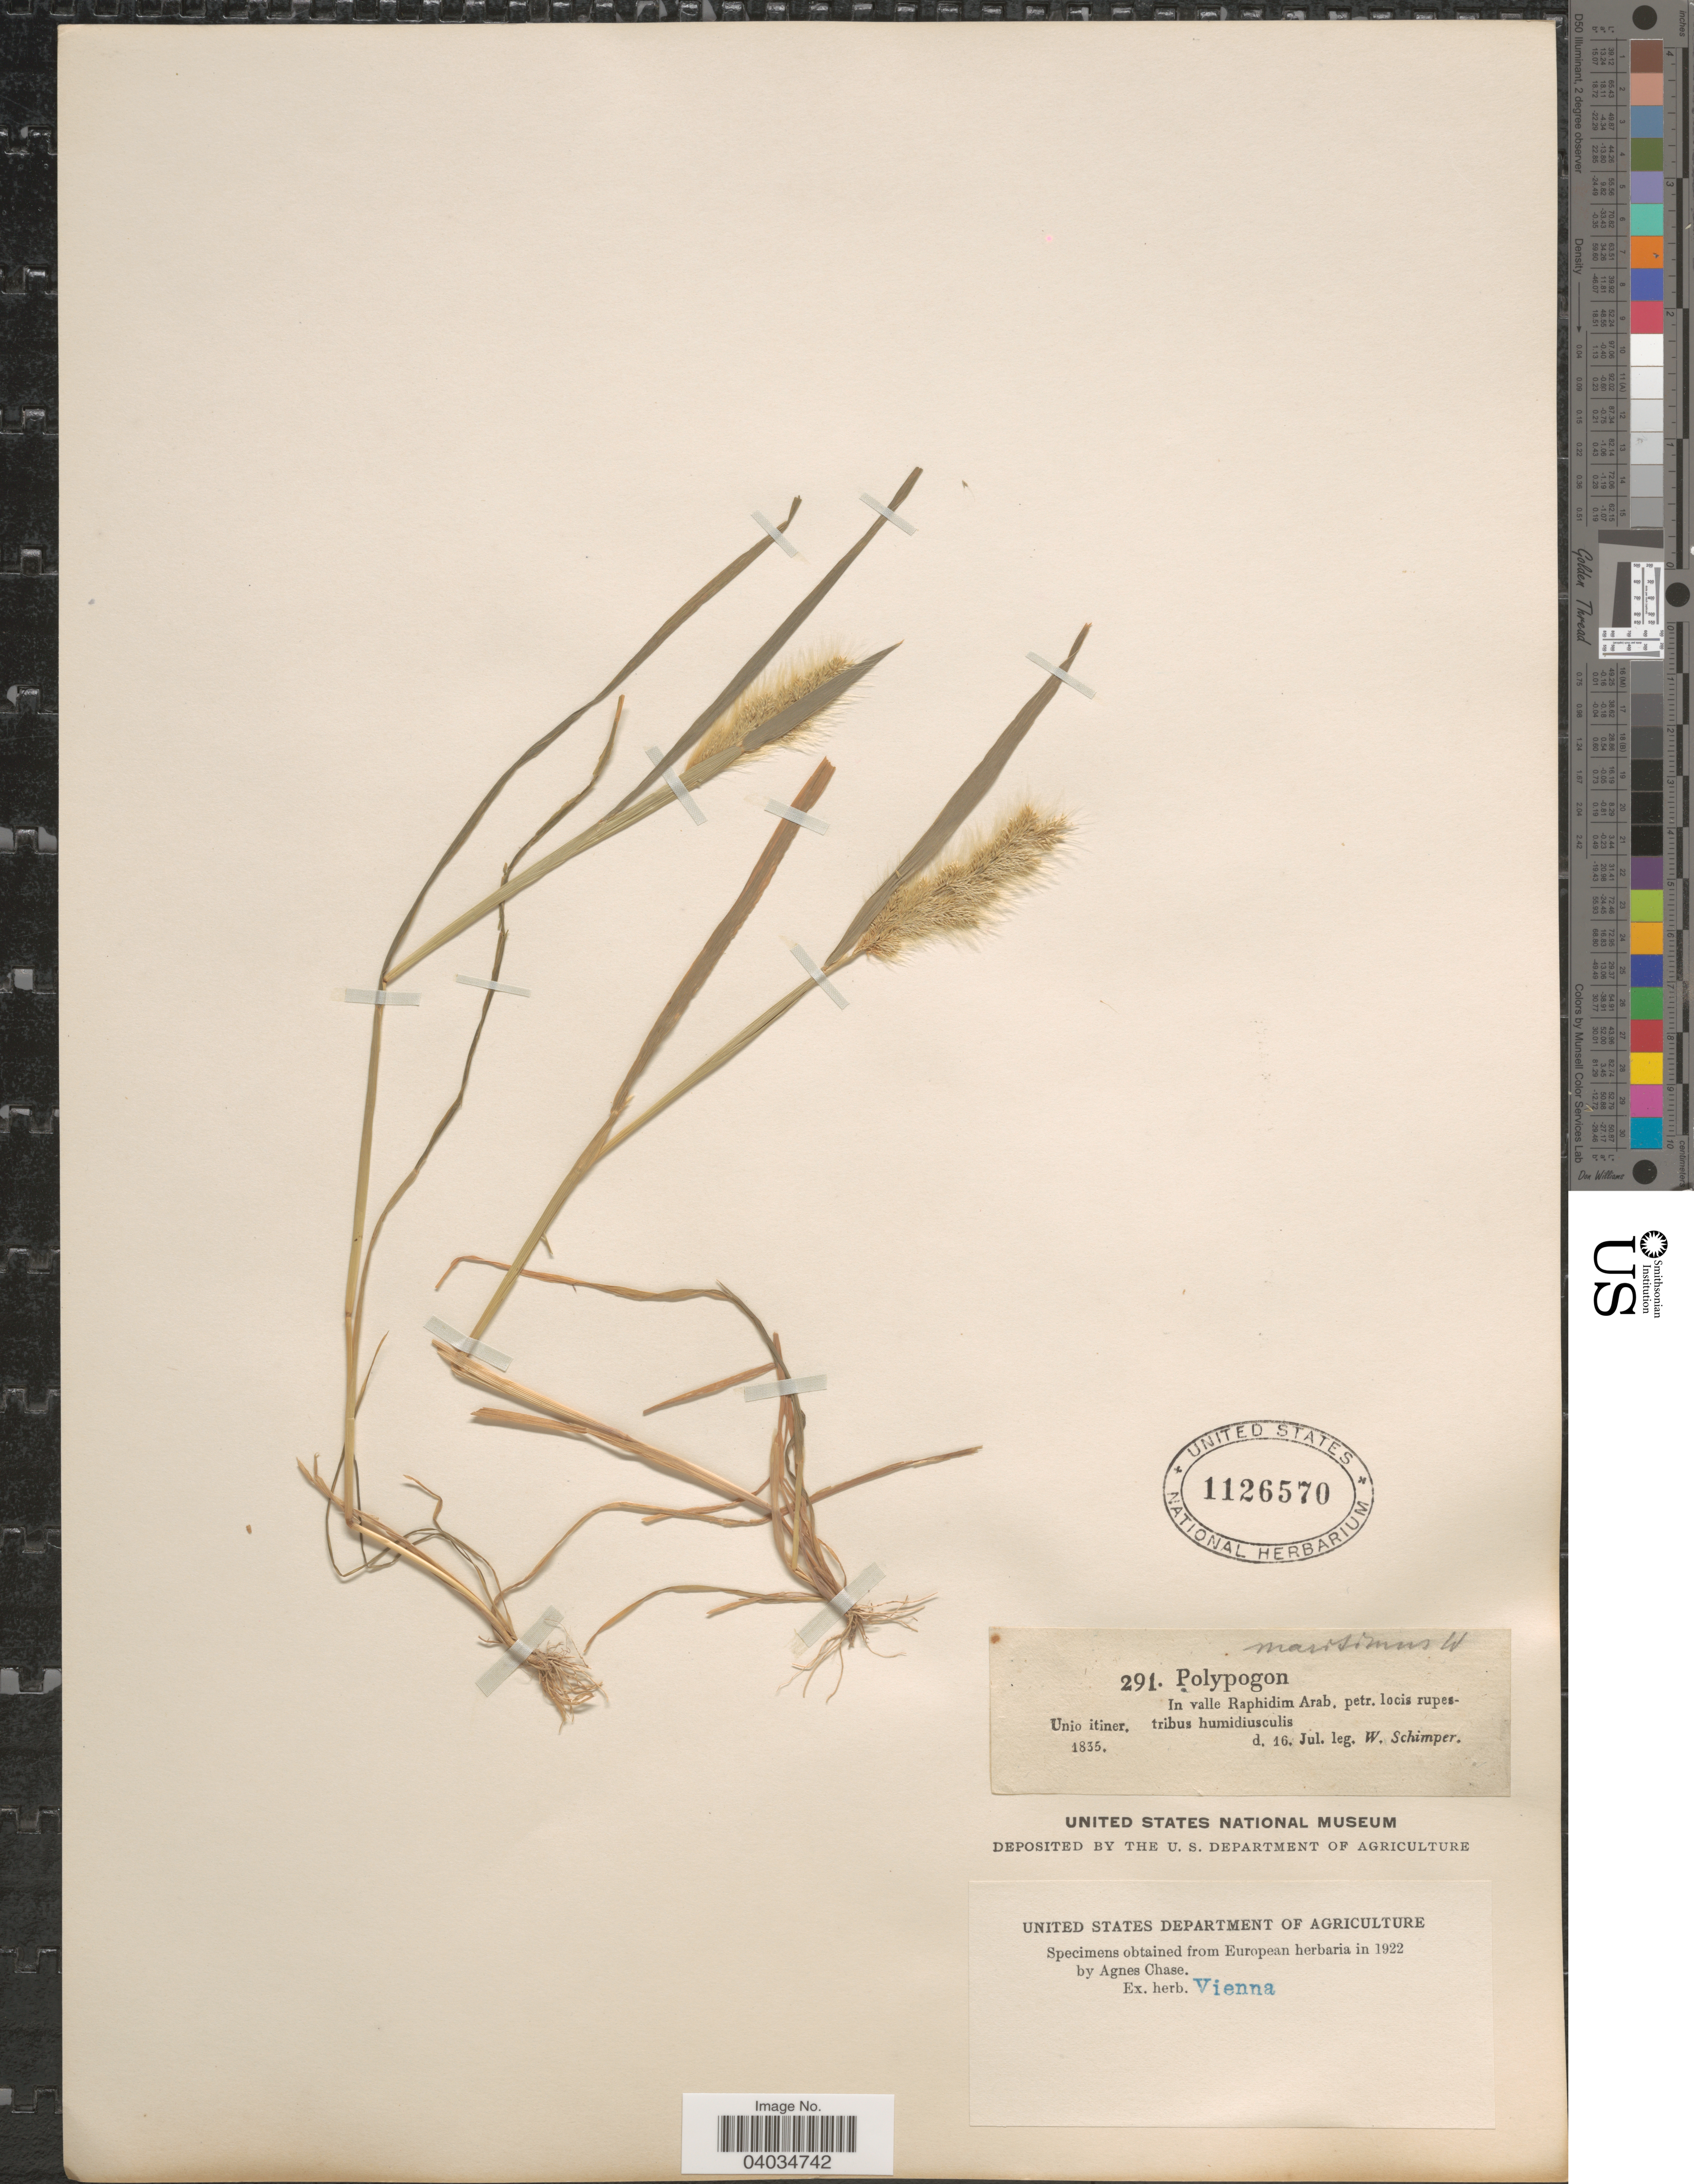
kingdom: Plantae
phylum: Tracheophyta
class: Liliopsida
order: Poales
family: Poaceae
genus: Polypogon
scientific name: Polypogon maritimus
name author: Willd.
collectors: W. Schimper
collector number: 291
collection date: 1835-07-16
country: Egypt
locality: In valle Raphidim Arab. petr. locis rupestribus humidiusculis.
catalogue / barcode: US 1126570